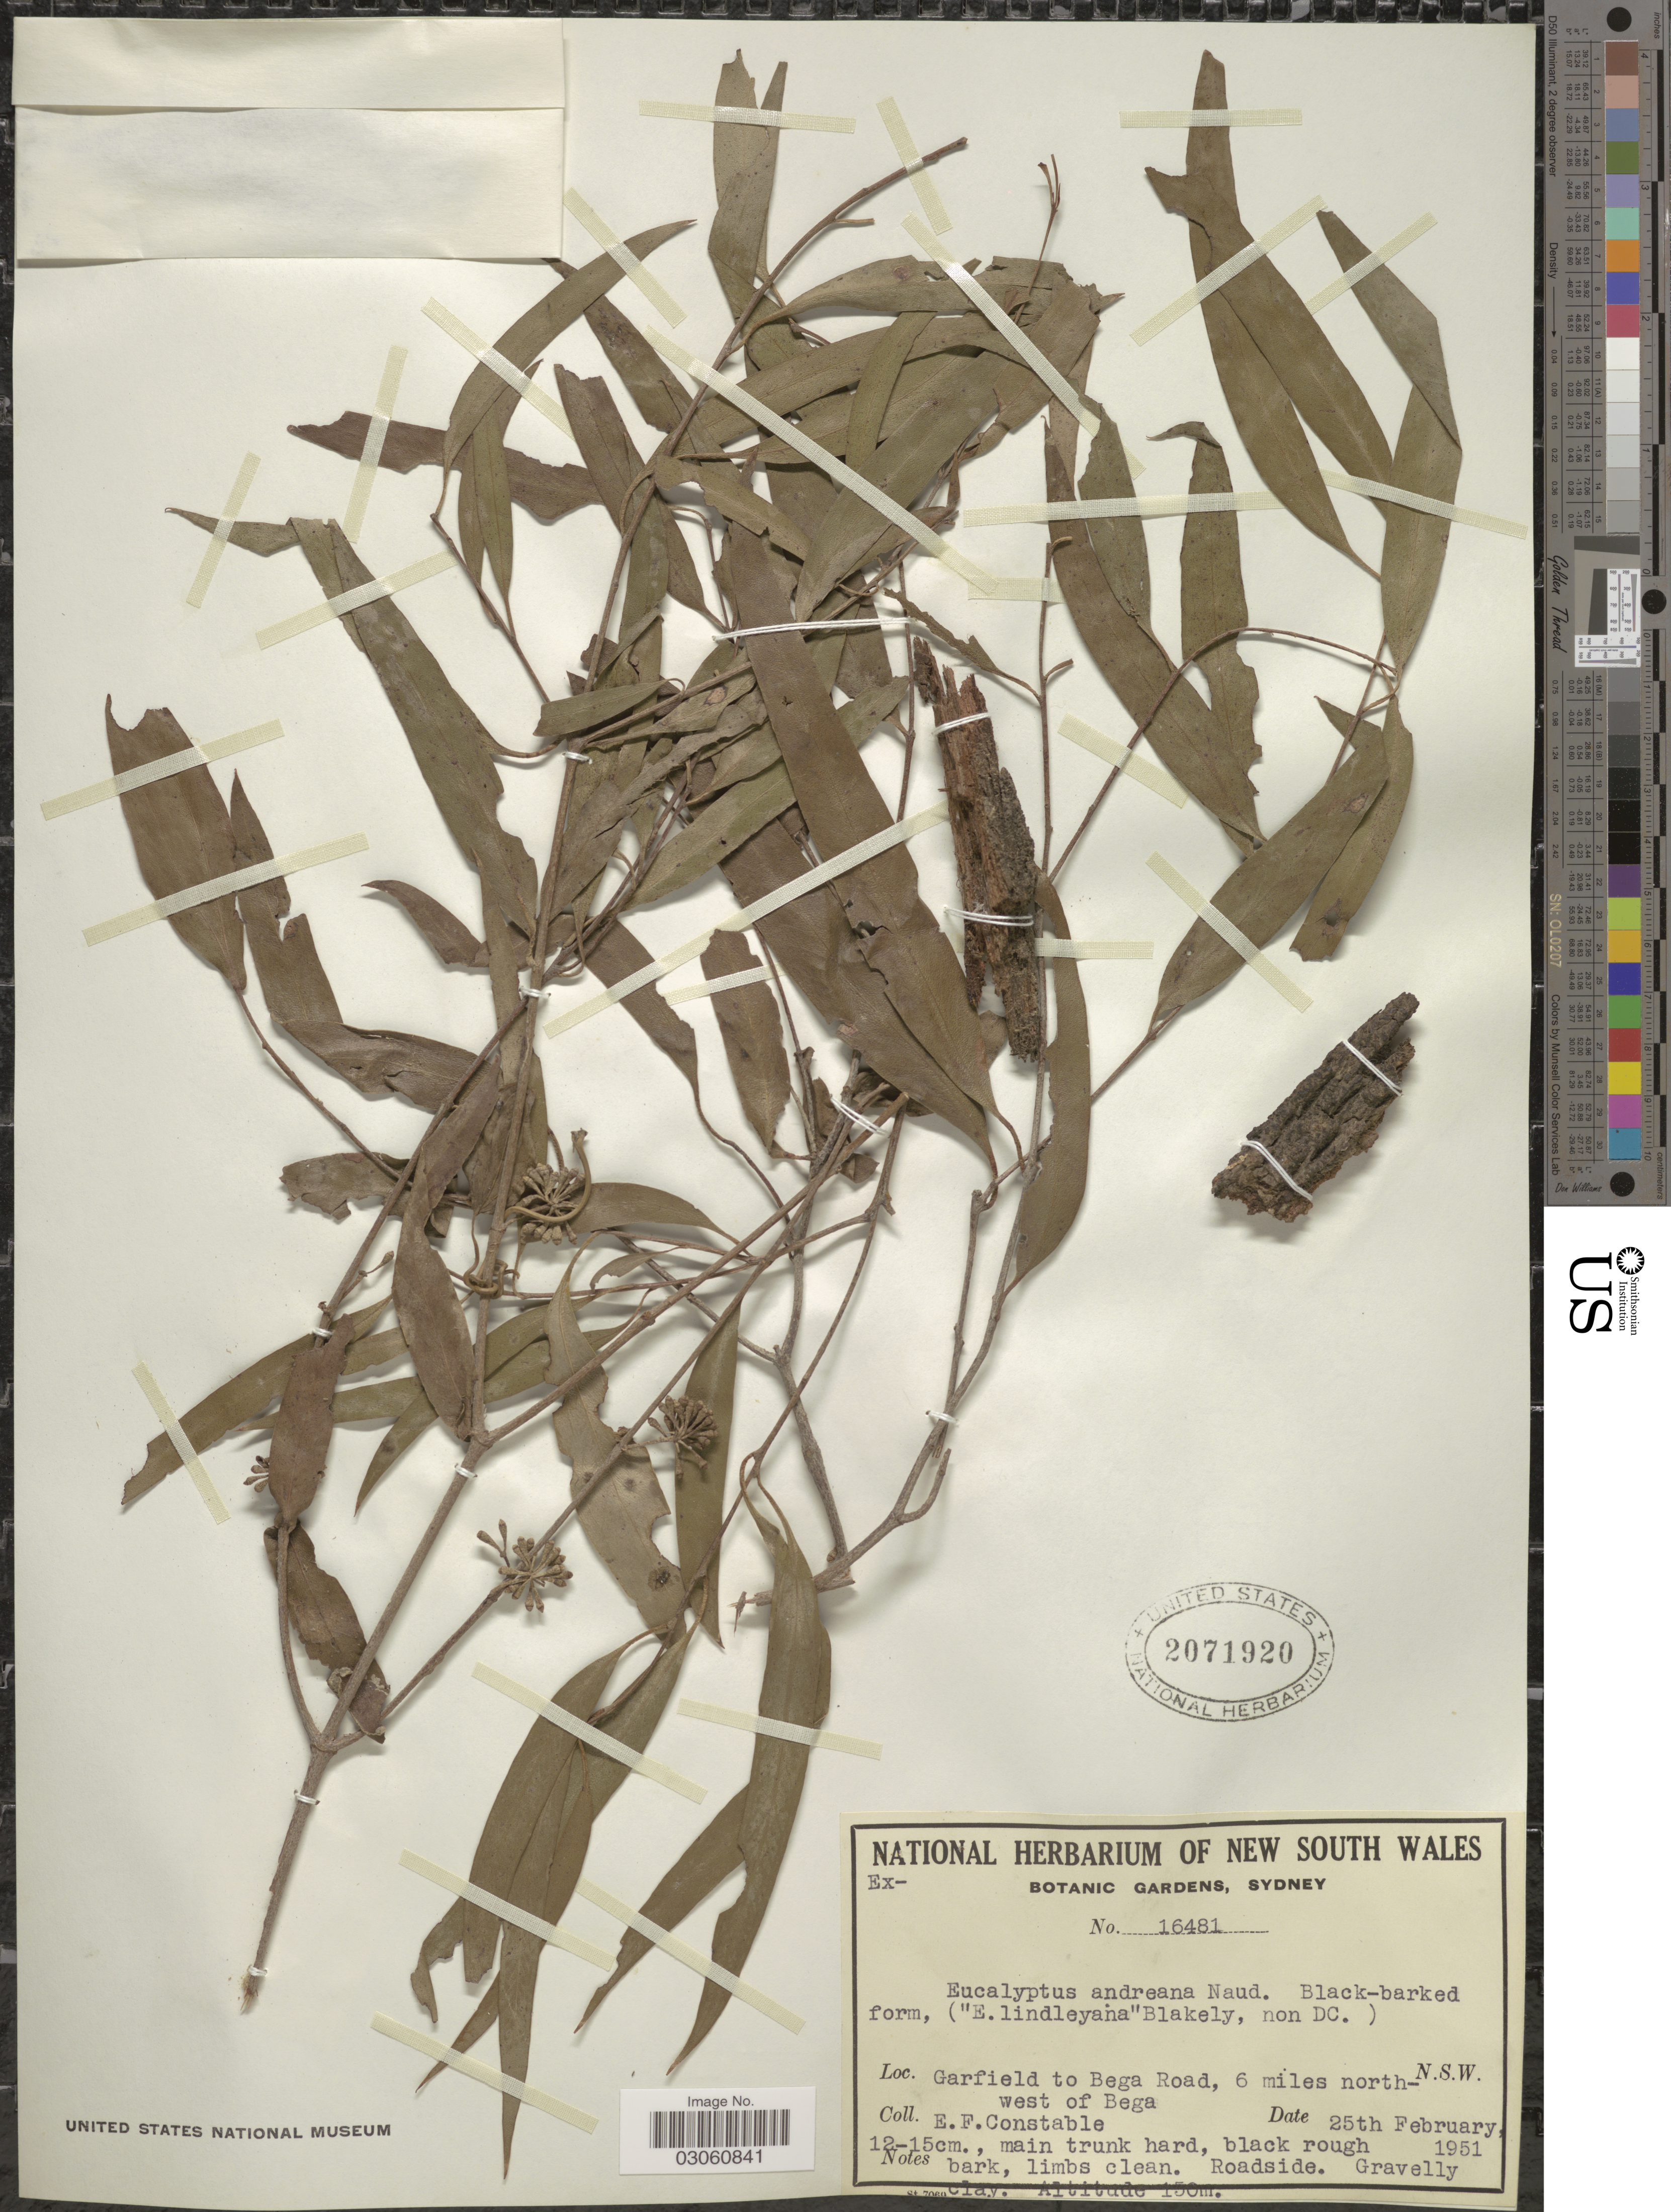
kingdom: Plantae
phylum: Tracheophyta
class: Magnoliopsida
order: Myrtales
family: Myrtaceae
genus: Eucalyptus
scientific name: Eucalyptus andreana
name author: Naudin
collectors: E. F. Constable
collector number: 16481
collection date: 1951-02-25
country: Australia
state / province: New South Wales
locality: Garfield to Bega Road, 6 miles northwest of Bega.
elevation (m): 150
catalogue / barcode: US 2071920